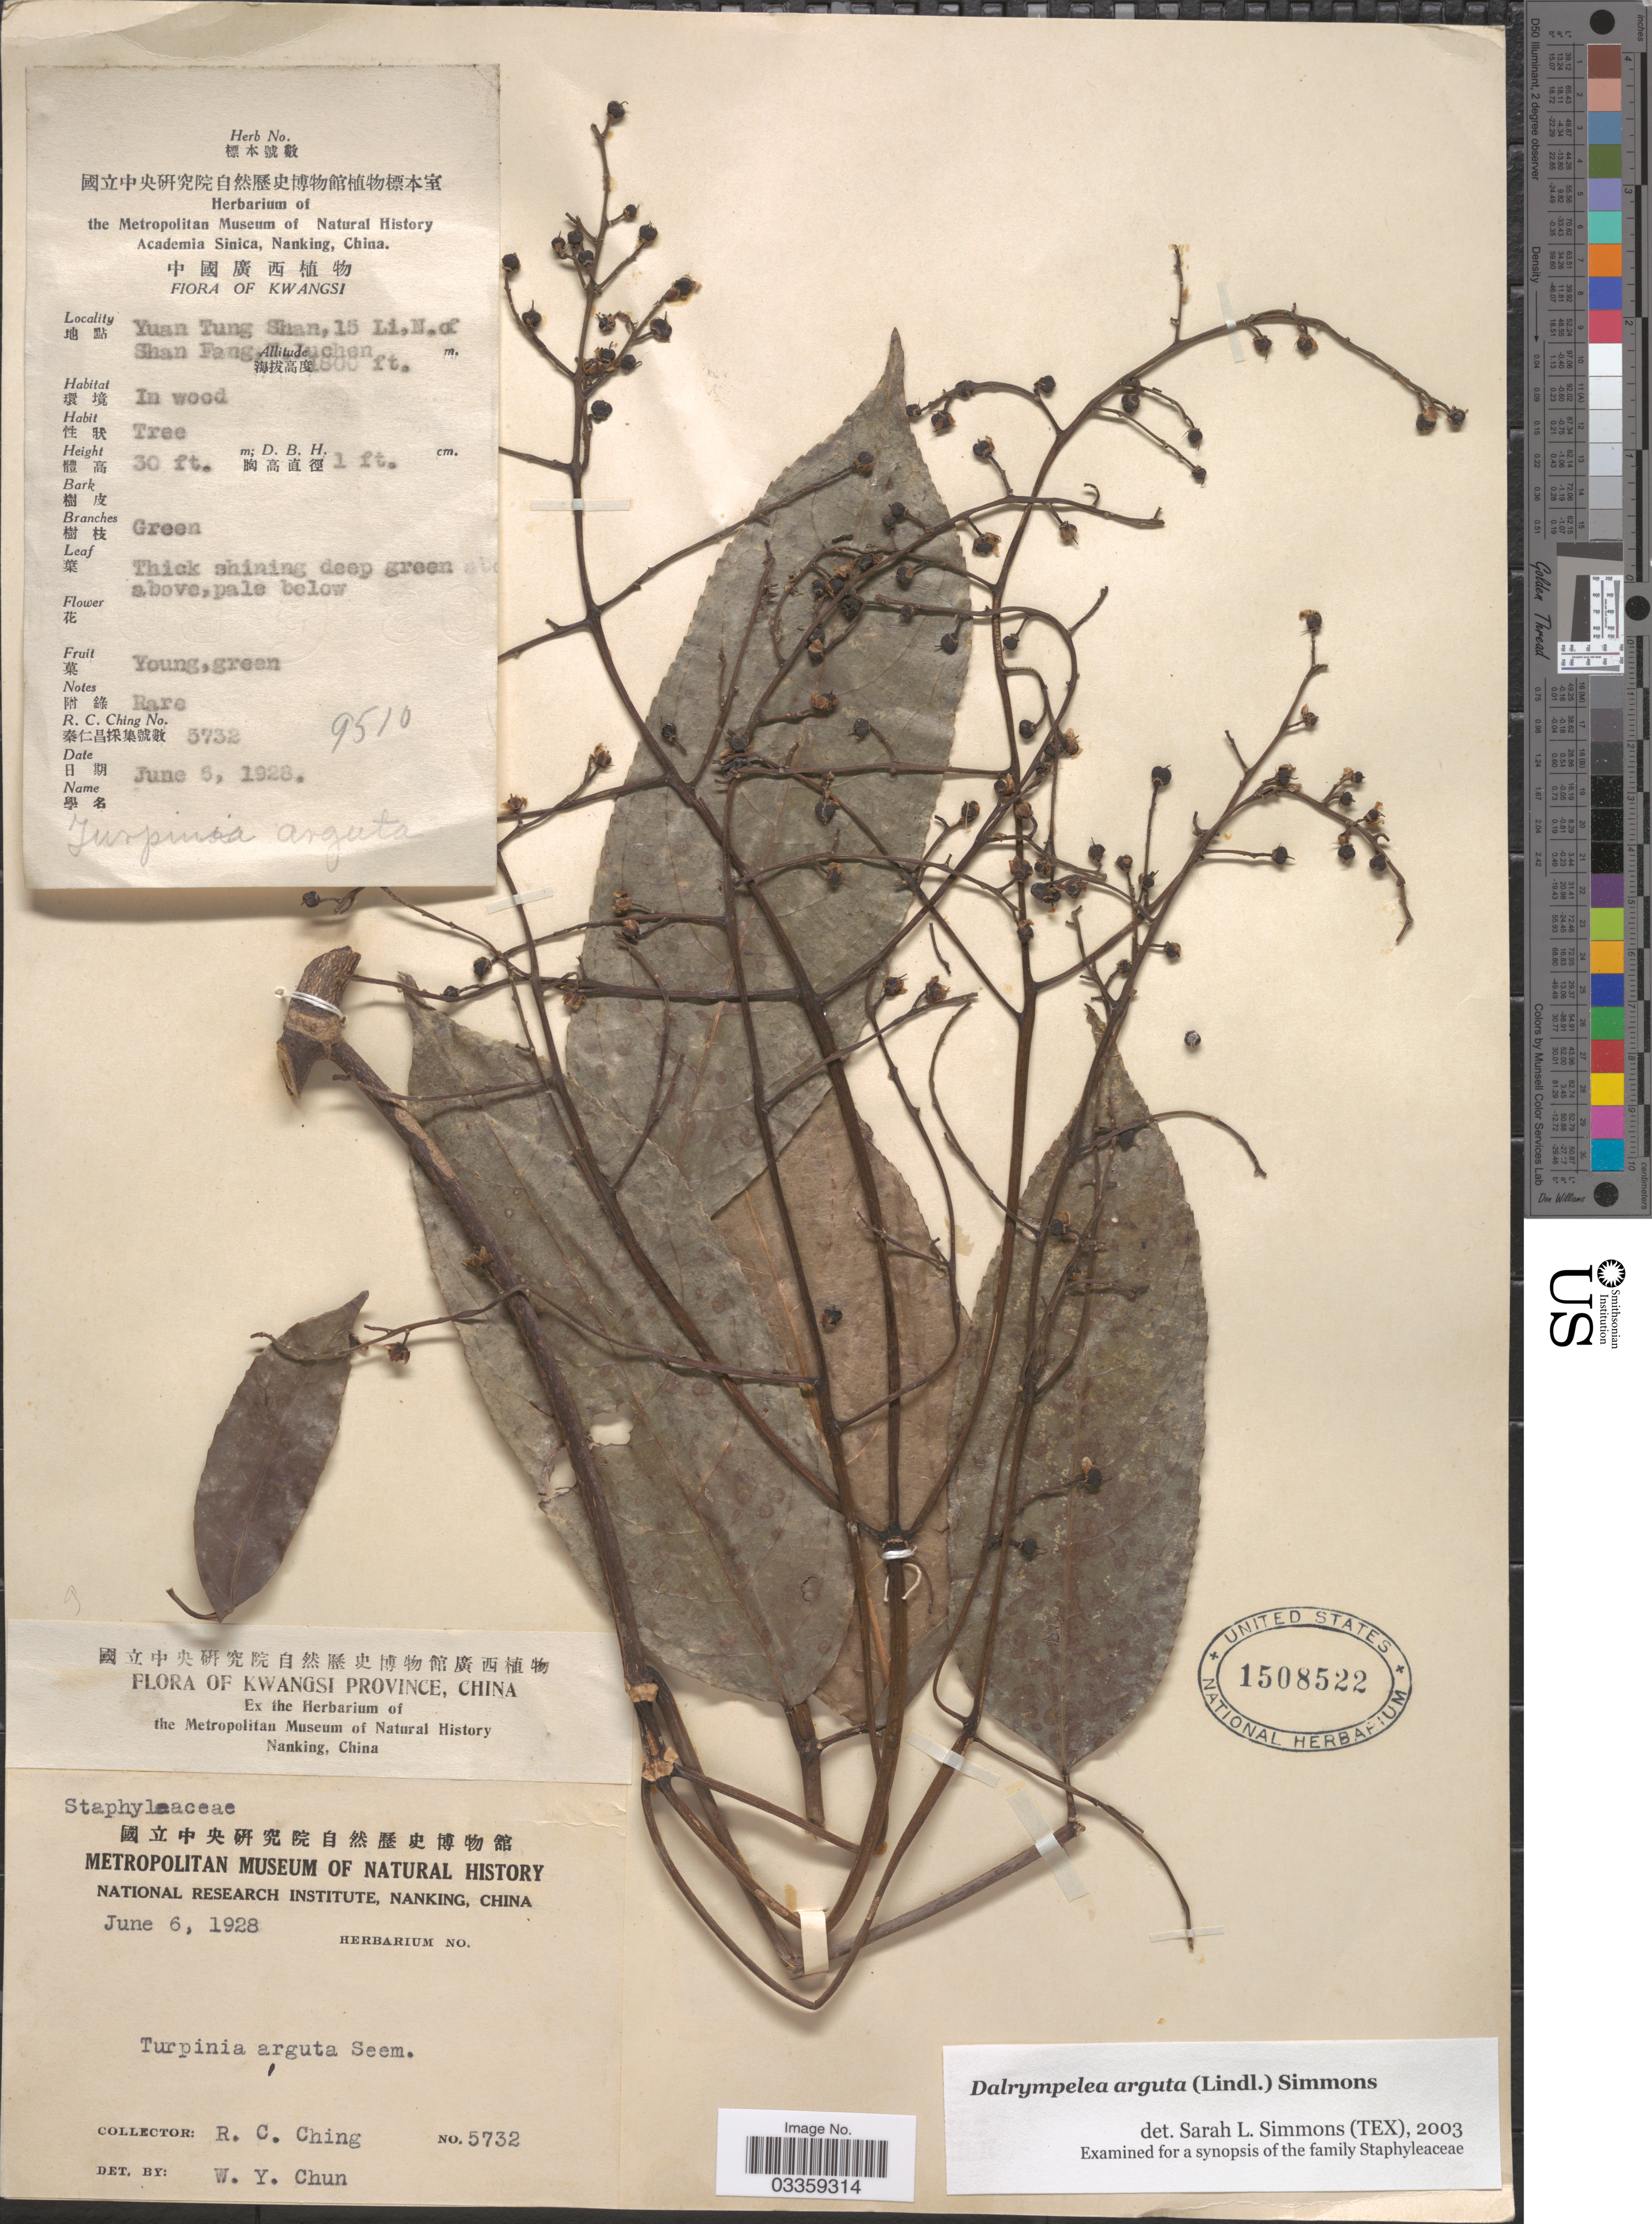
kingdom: Plantae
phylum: Tracheophyta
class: Magnoliopsida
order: Crossosomatales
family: Staphyleaceae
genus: Turpinia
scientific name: Turpinia arguta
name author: (Lindl.) Seem.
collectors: R. C. Ching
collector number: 5732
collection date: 1928-06-06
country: China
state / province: Guangxi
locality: Kwangsi Province, Yuan Tung Shan, 15 Li, N. of Shan Fang [illegible text].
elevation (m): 549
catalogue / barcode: US 1508522